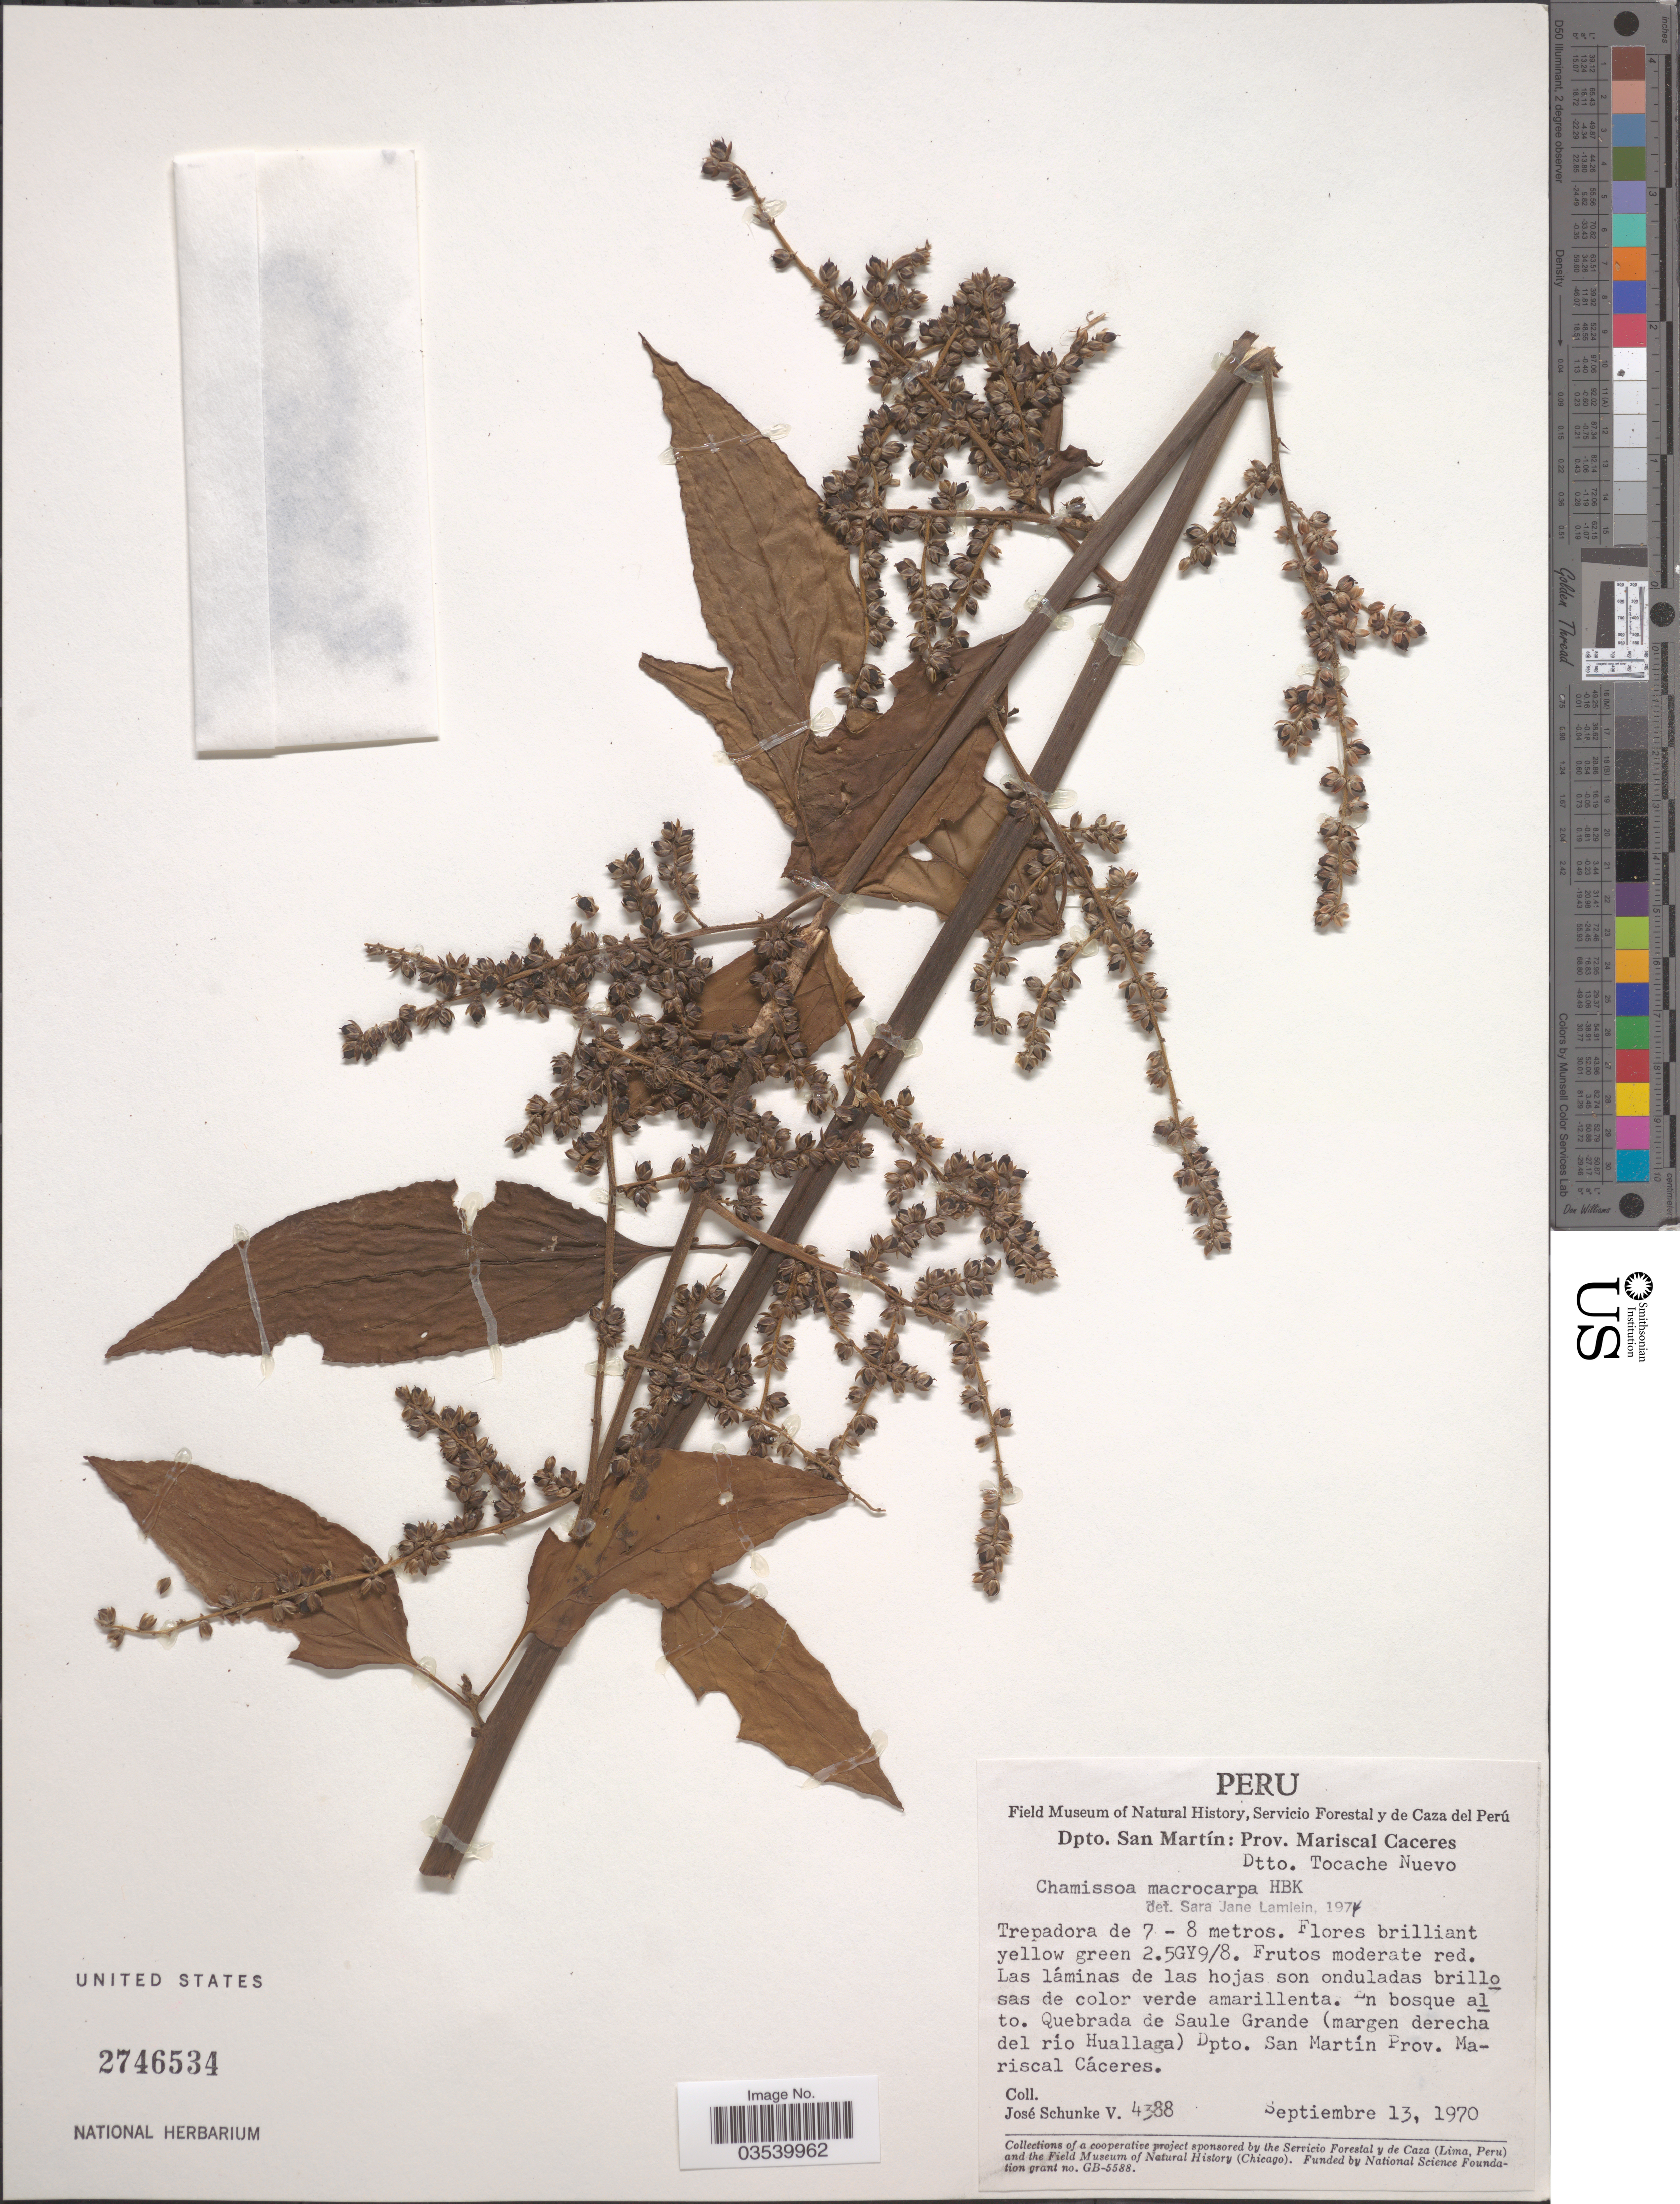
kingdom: Plantae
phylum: Tracheophyta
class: Magnoliopsida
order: Caryophyllales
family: Amaranthaceae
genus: Chamissoa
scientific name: Chamissoa macrocarpa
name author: Kunth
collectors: J. Schunke Vigo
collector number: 4388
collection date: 1970-09-13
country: Peru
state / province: San Martín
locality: Dpto. San Martín: Prov. Mariscal Caceres. Dtto. Tocache Nuevo. Quebrada de Saule Grande (margen derecha del río Huallaga) Dpto. San Martín Prov. Mariscal Cáceres.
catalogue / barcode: US 2746534